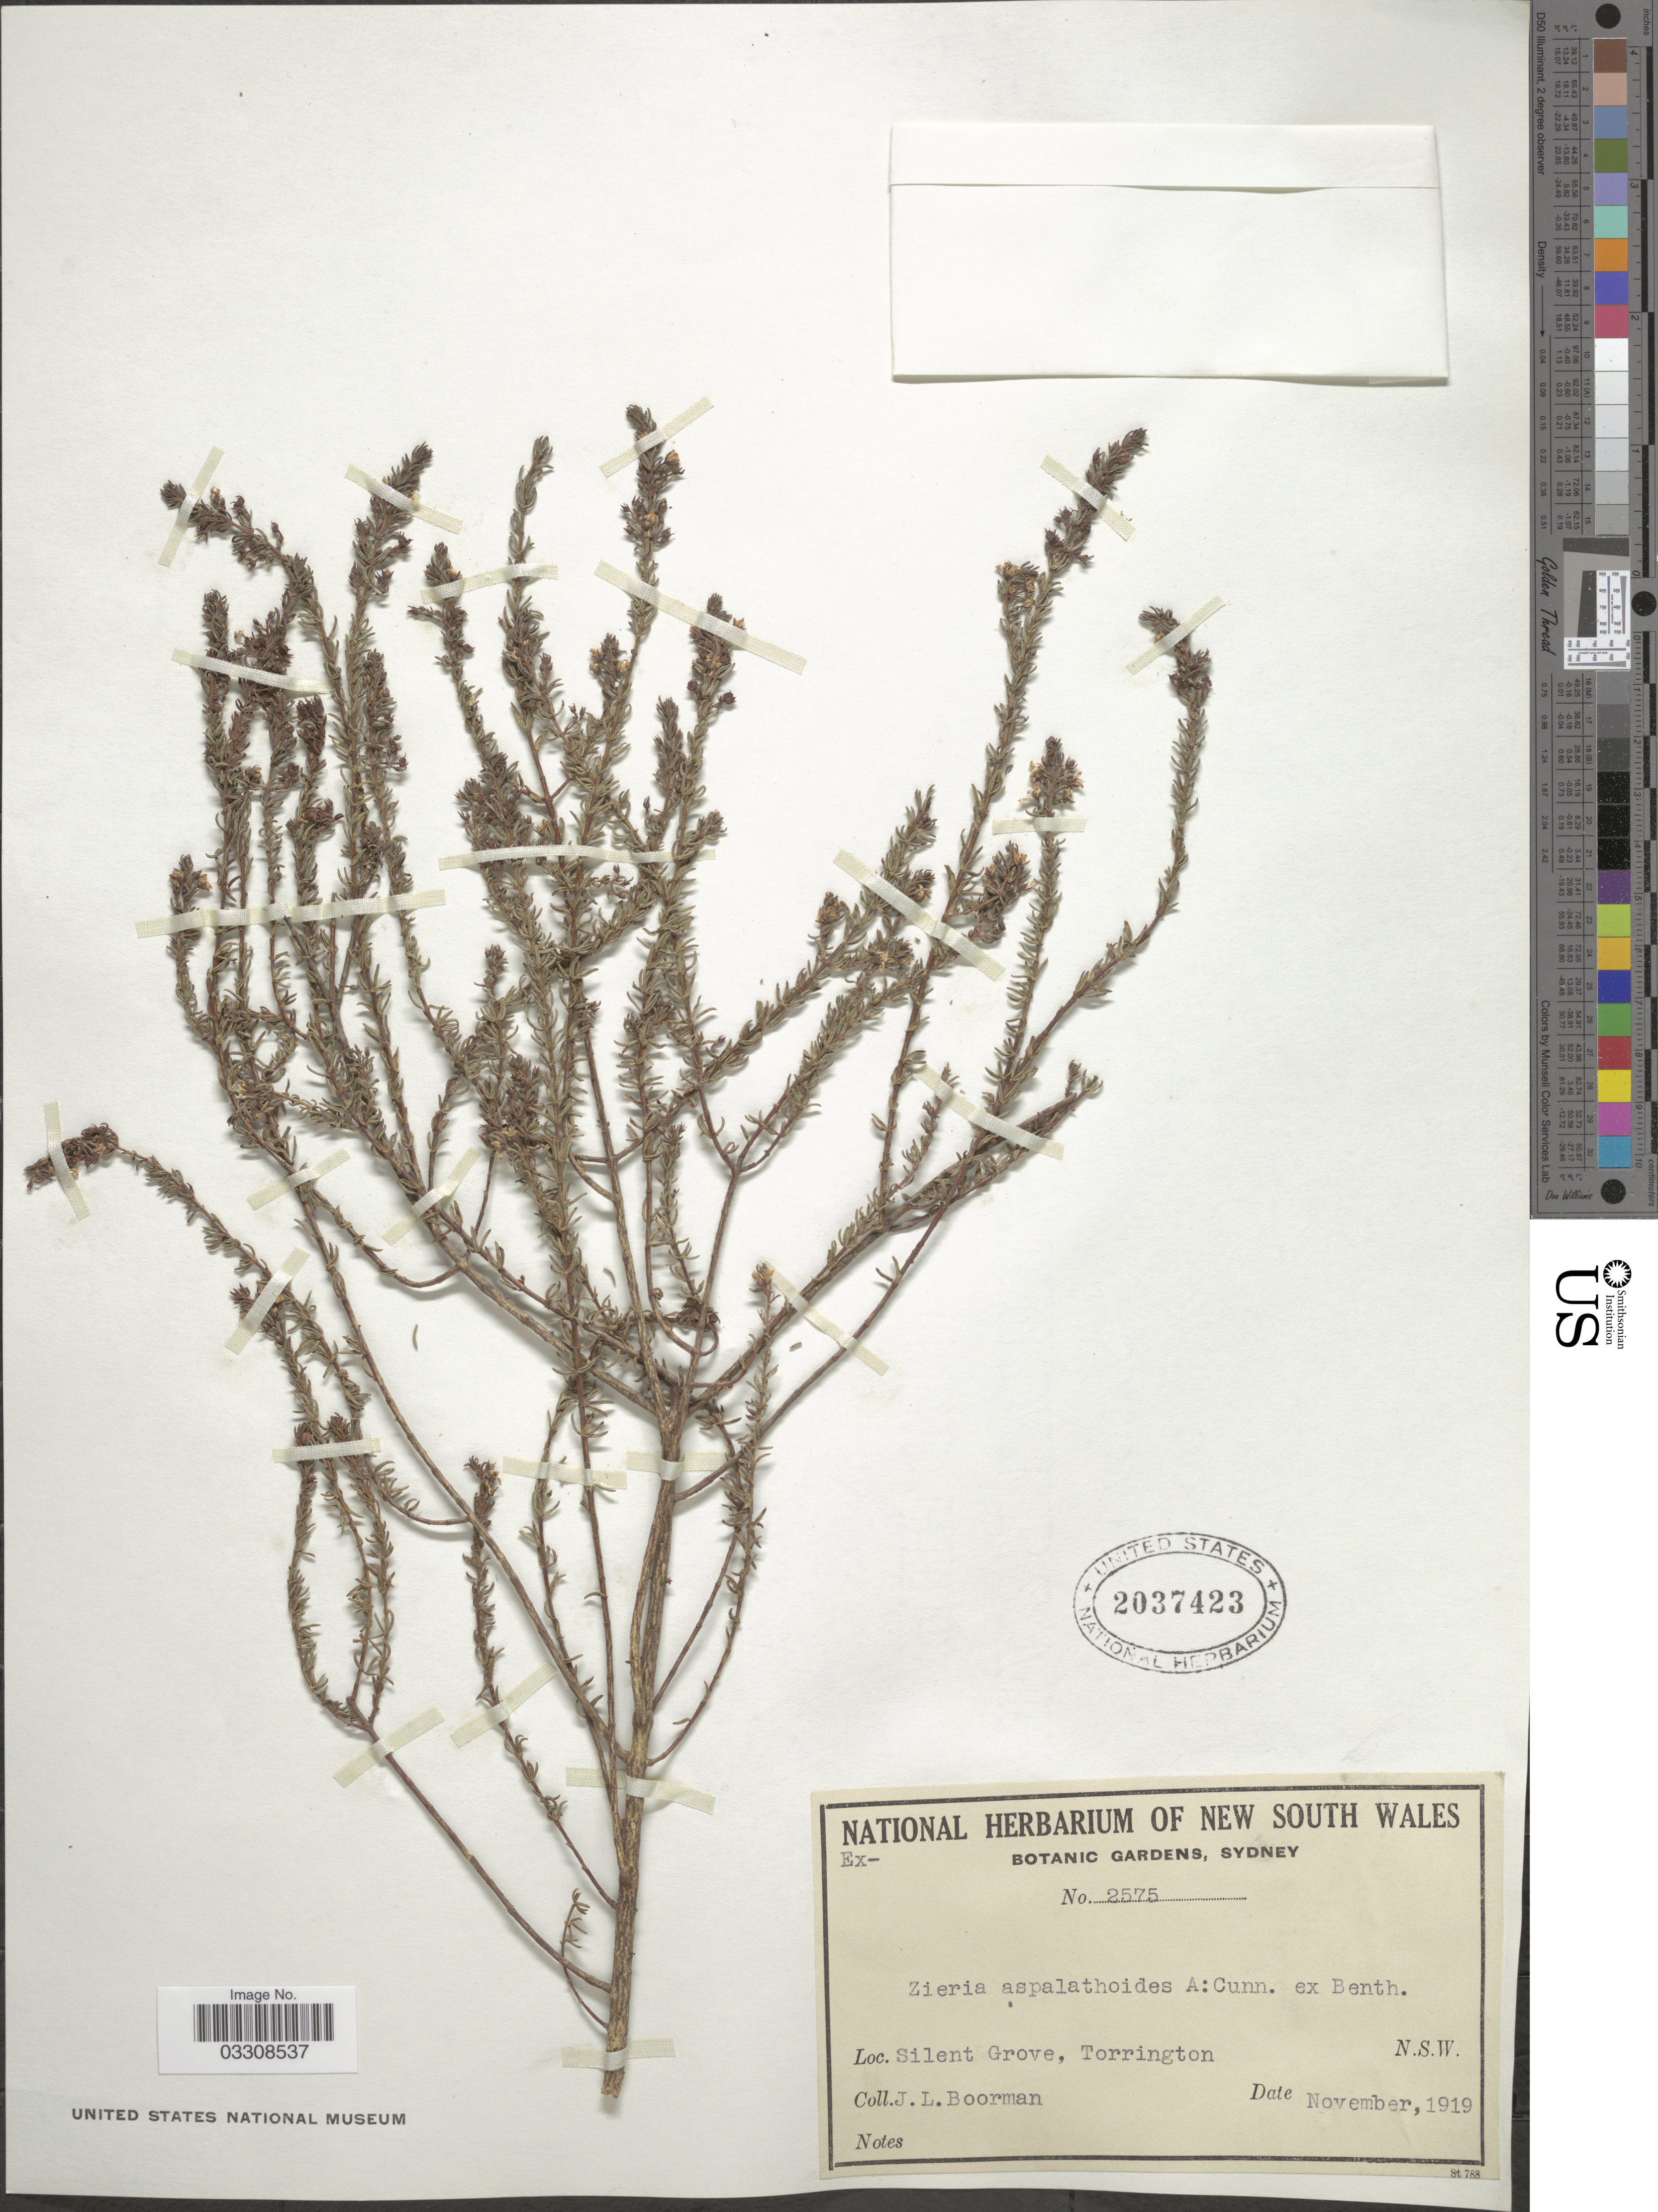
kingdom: Plantae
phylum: Tracheophyta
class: Magnoliopsida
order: Sapindales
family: Rutaceae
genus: Zieria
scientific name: Zieria aspalathoides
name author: A. Cunn. ex Benth.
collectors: J. Boorman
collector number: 2575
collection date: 1919-11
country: Australia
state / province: New South Wales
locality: Silent Grove, Torrington.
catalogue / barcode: US 2037423